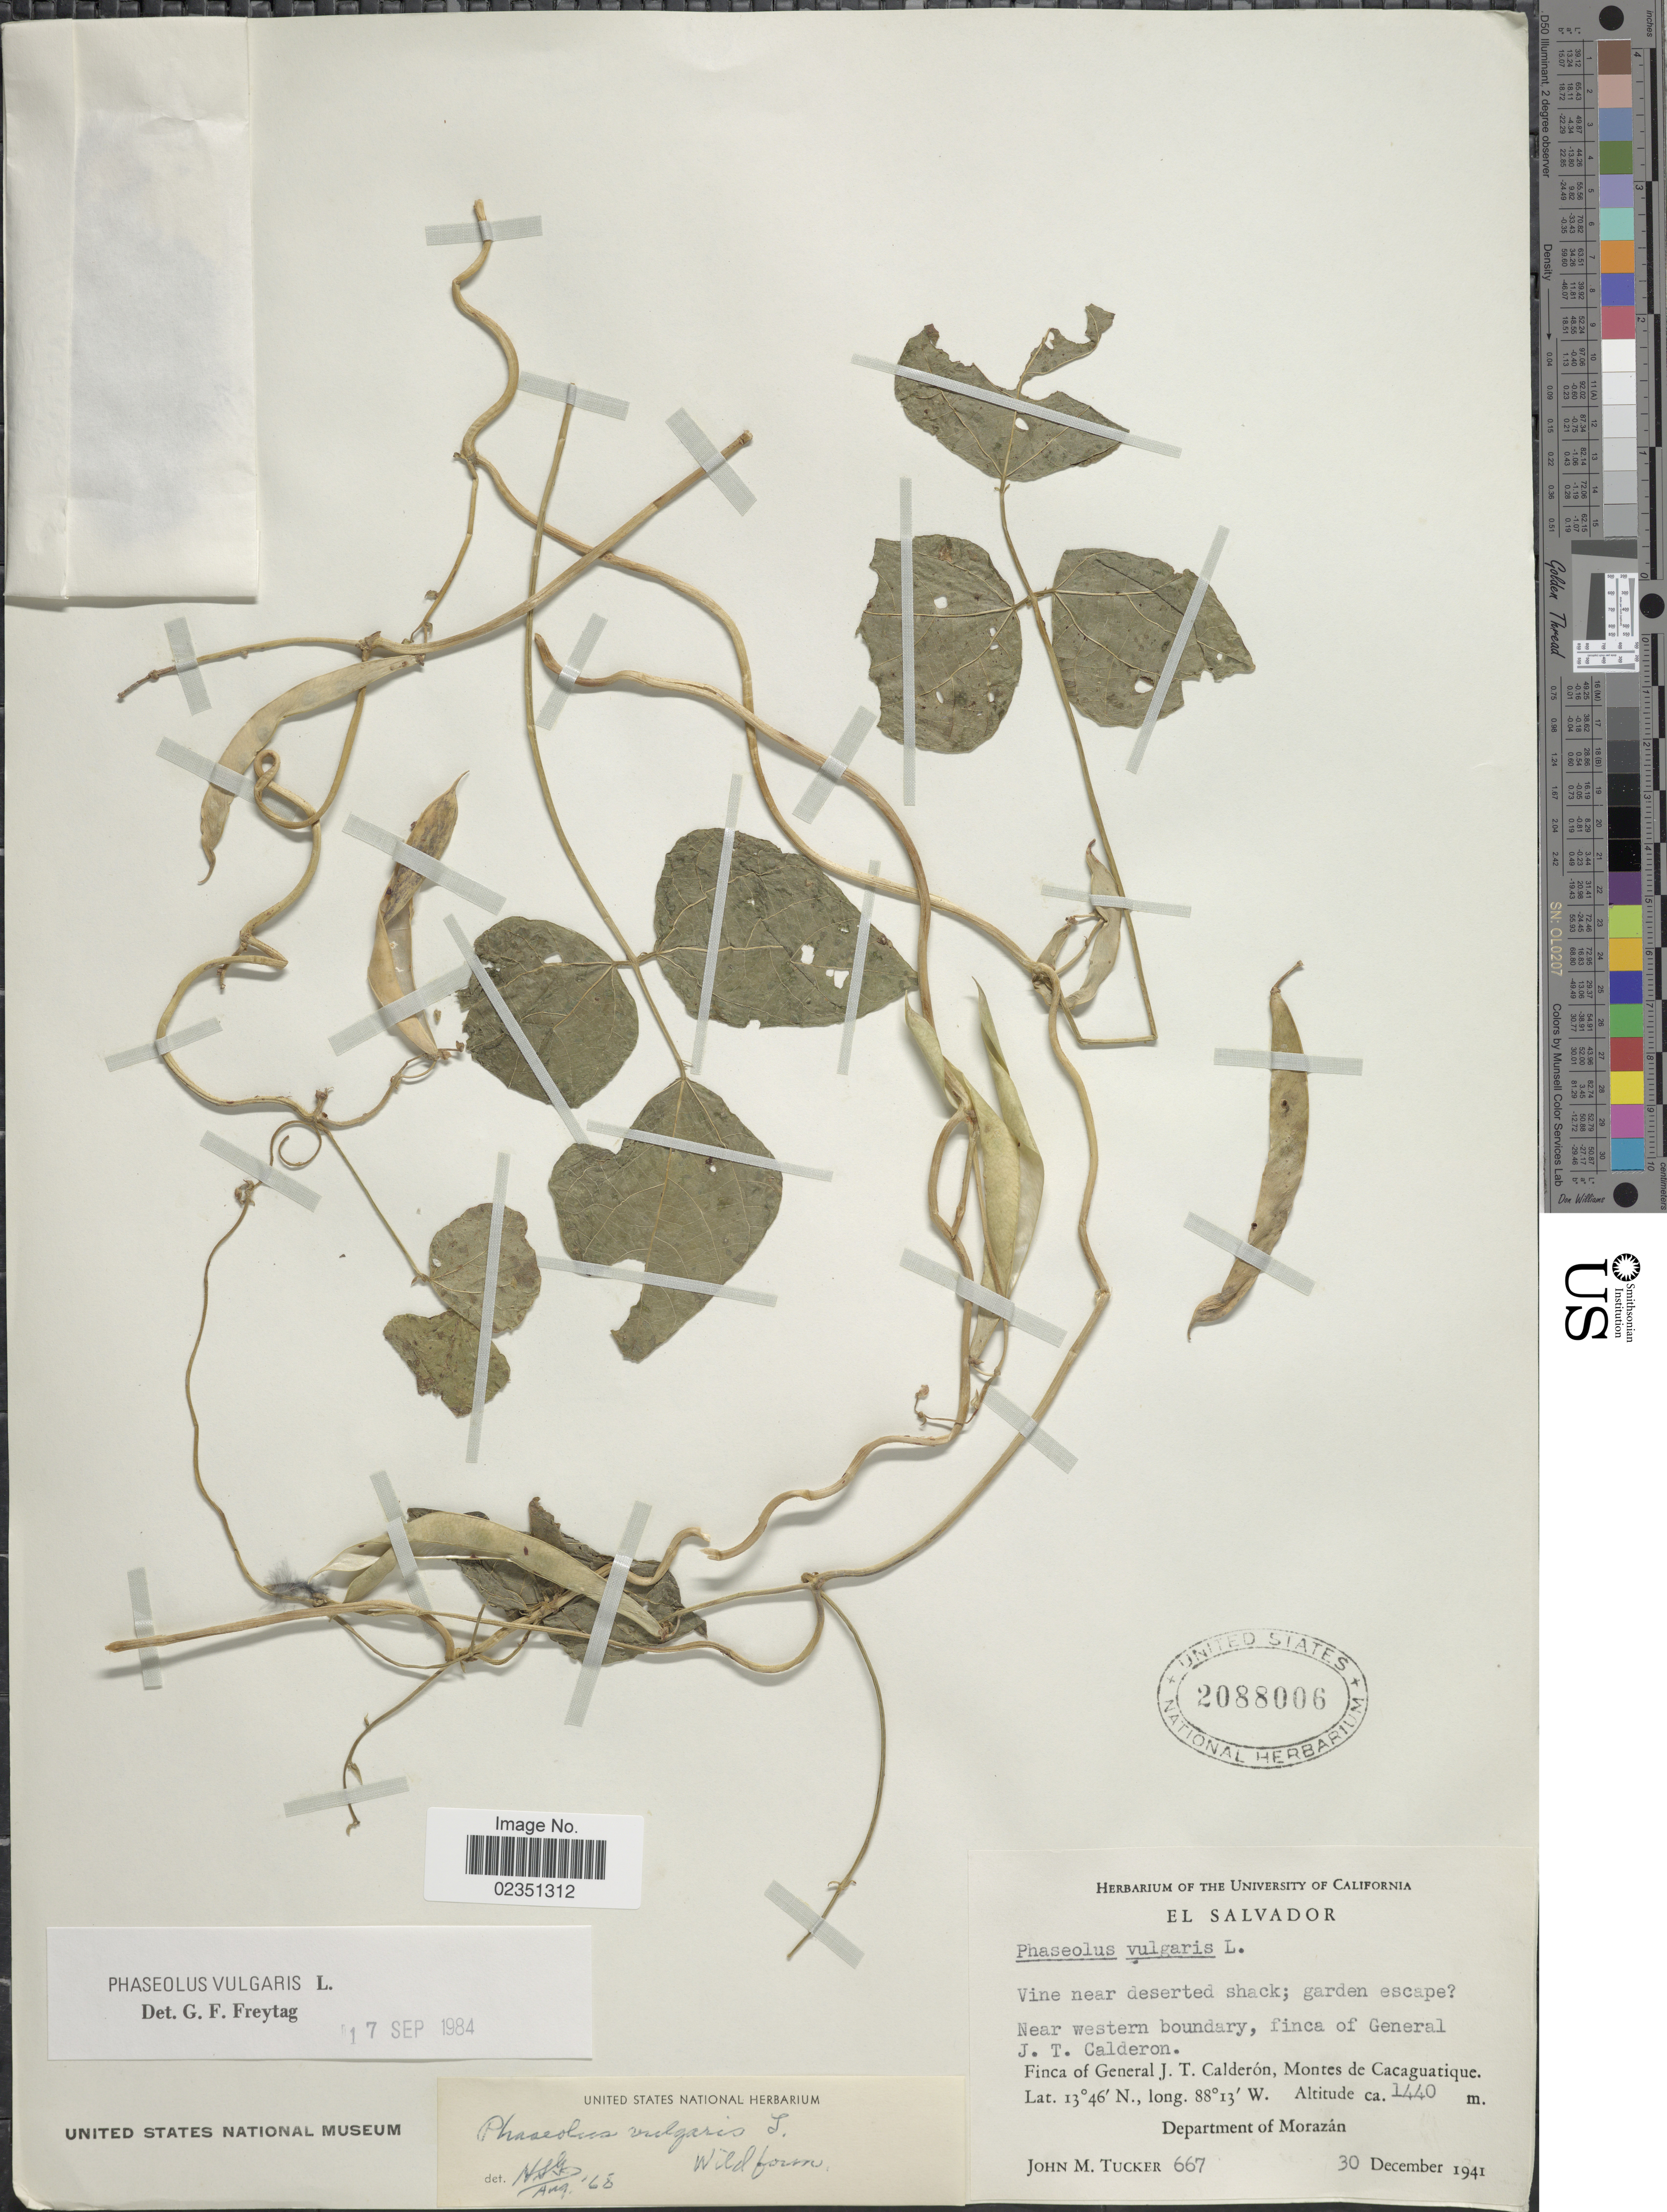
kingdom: Plantae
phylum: Tracheophyta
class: Magnoliopsida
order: Fabales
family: Fabaceae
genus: Phaseolus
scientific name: Phaseolus vulgaris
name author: L.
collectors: J. M. Tucker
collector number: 667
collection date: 1941-12-30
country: El Salvador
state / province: Morazan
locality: Near western boundary, finca of General J. T. Calderon. Montes de Cacaguatique.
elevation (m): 1440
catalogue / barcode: US 2088006